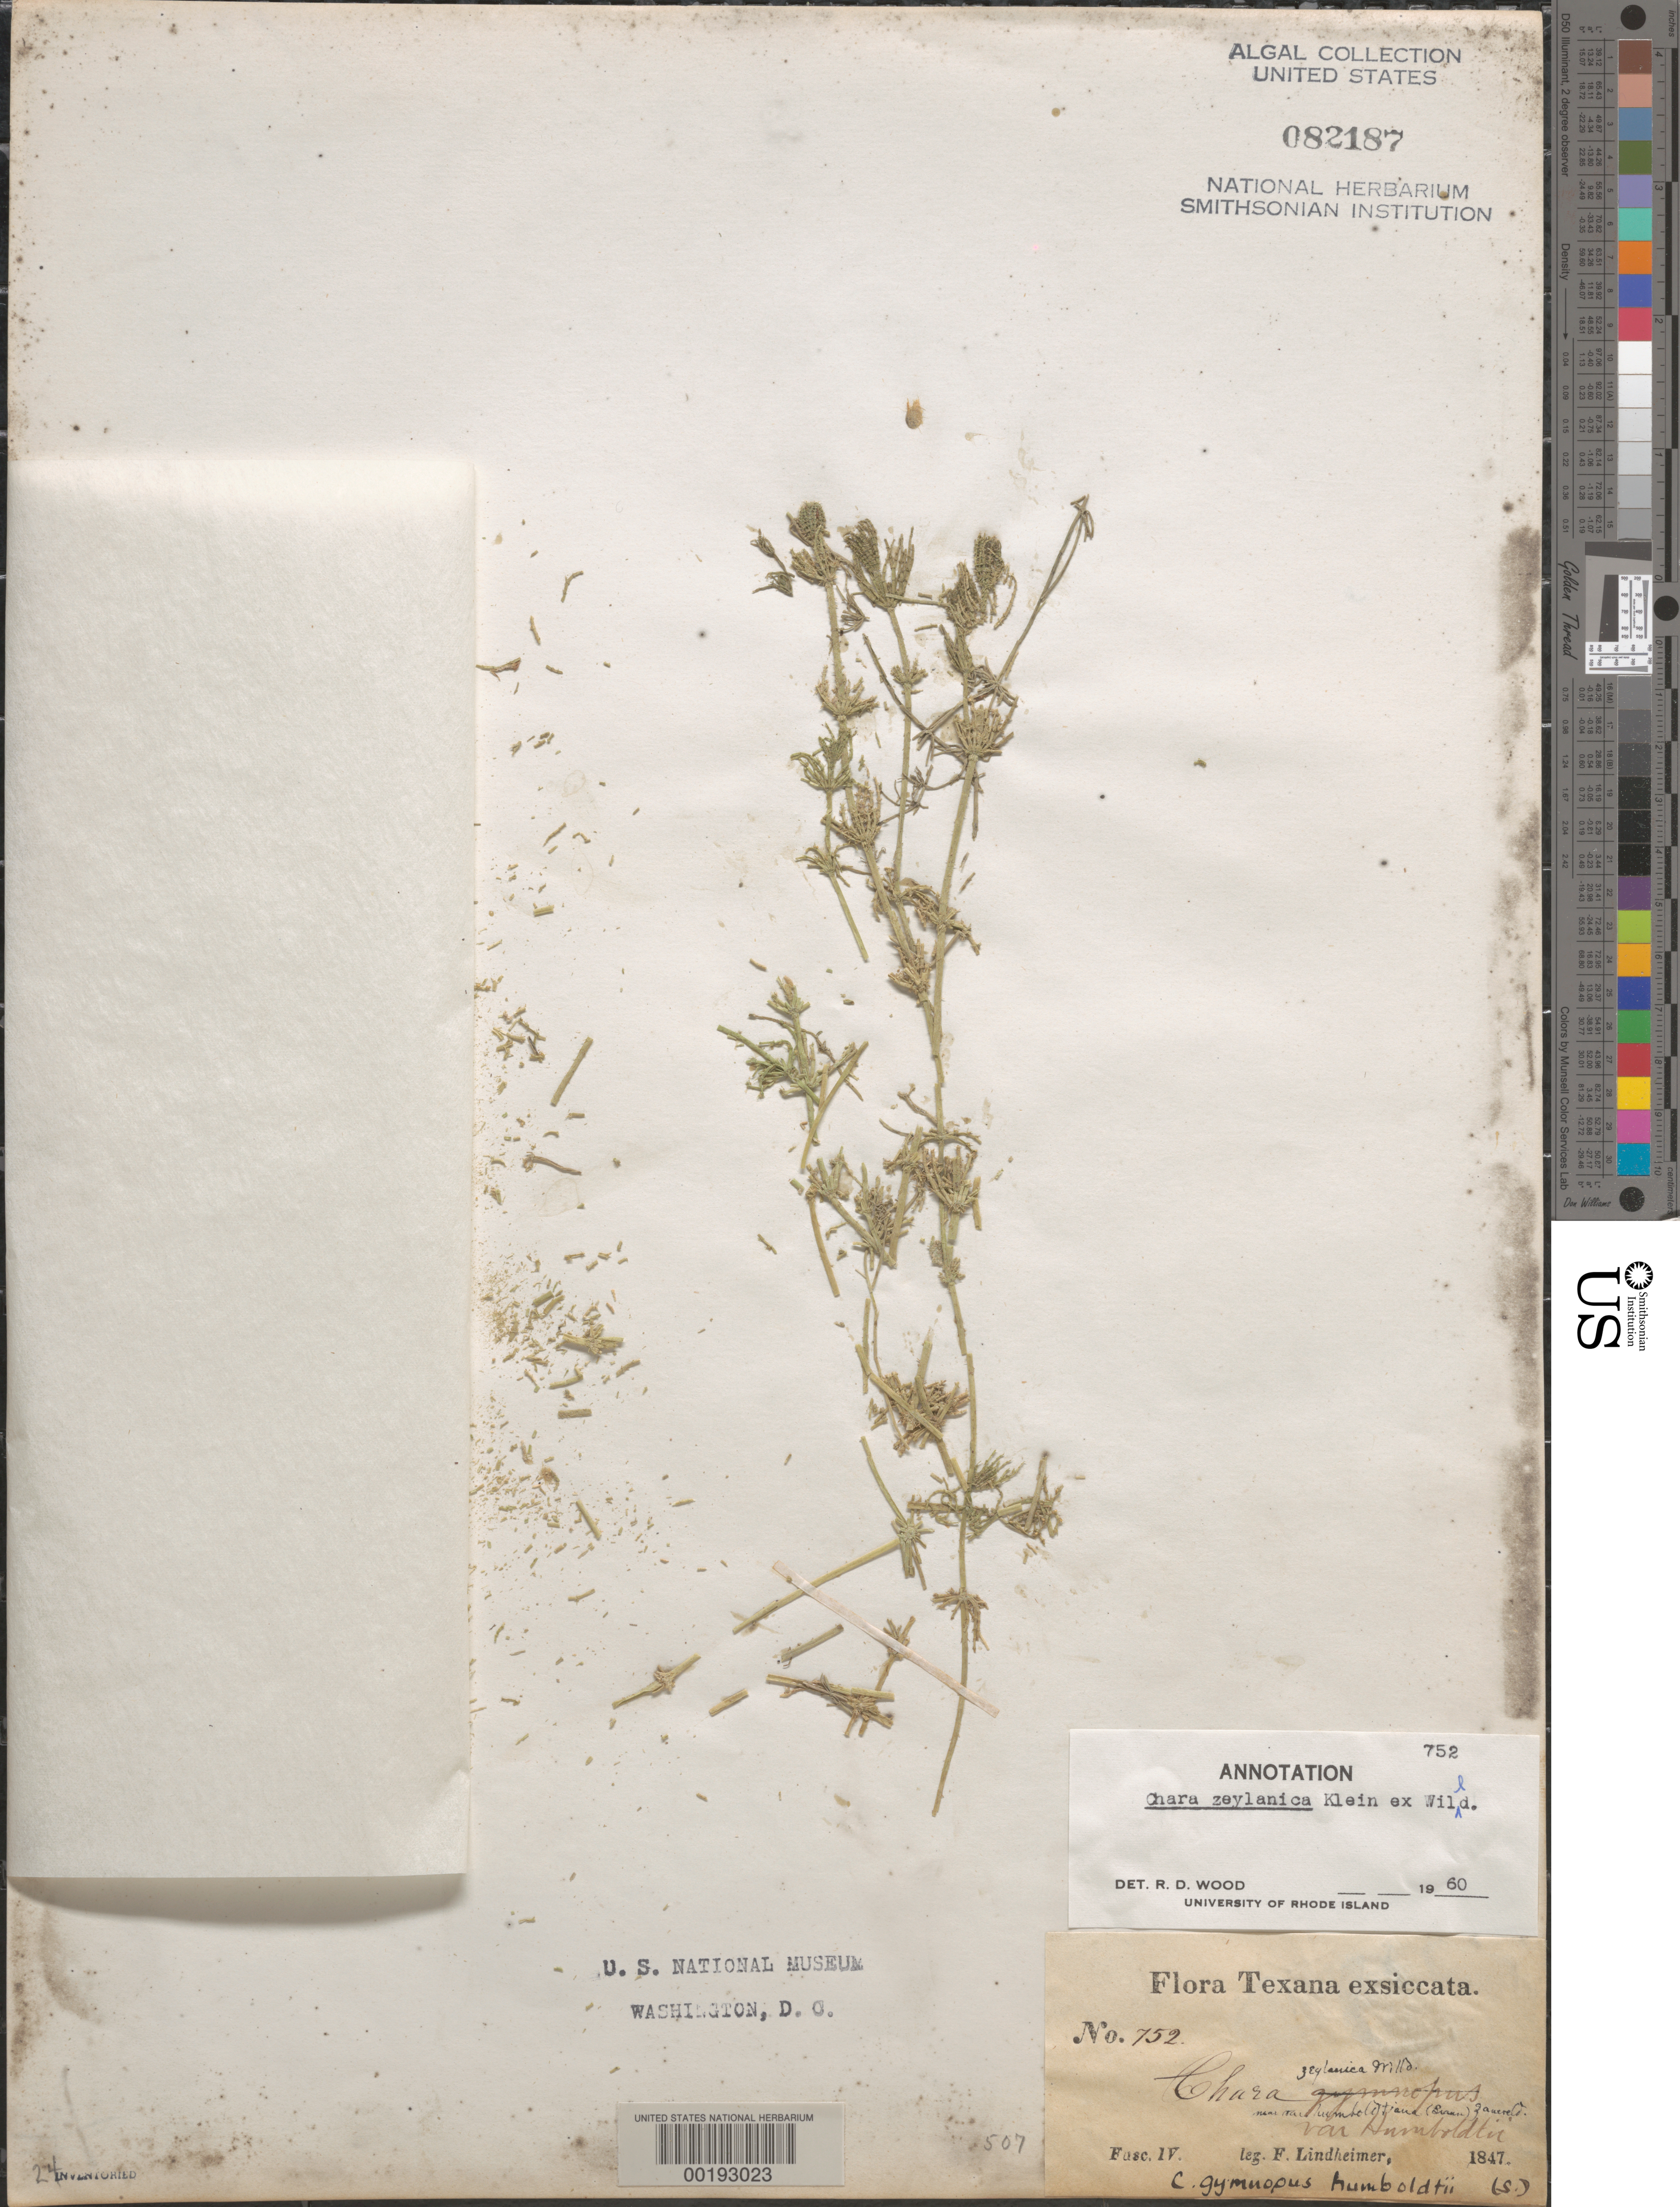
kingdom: Plantae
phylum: Charophyta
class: Charophyceae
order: Charales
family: Characeae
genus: Chara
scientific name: Chara zeylanica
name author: J.G. Klein ex Willd.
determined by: Wood, R. D.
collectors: F. J. Lindheimer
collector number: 752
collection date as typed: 1847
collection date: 1847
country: United States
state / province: Texas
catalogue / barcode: US 82187